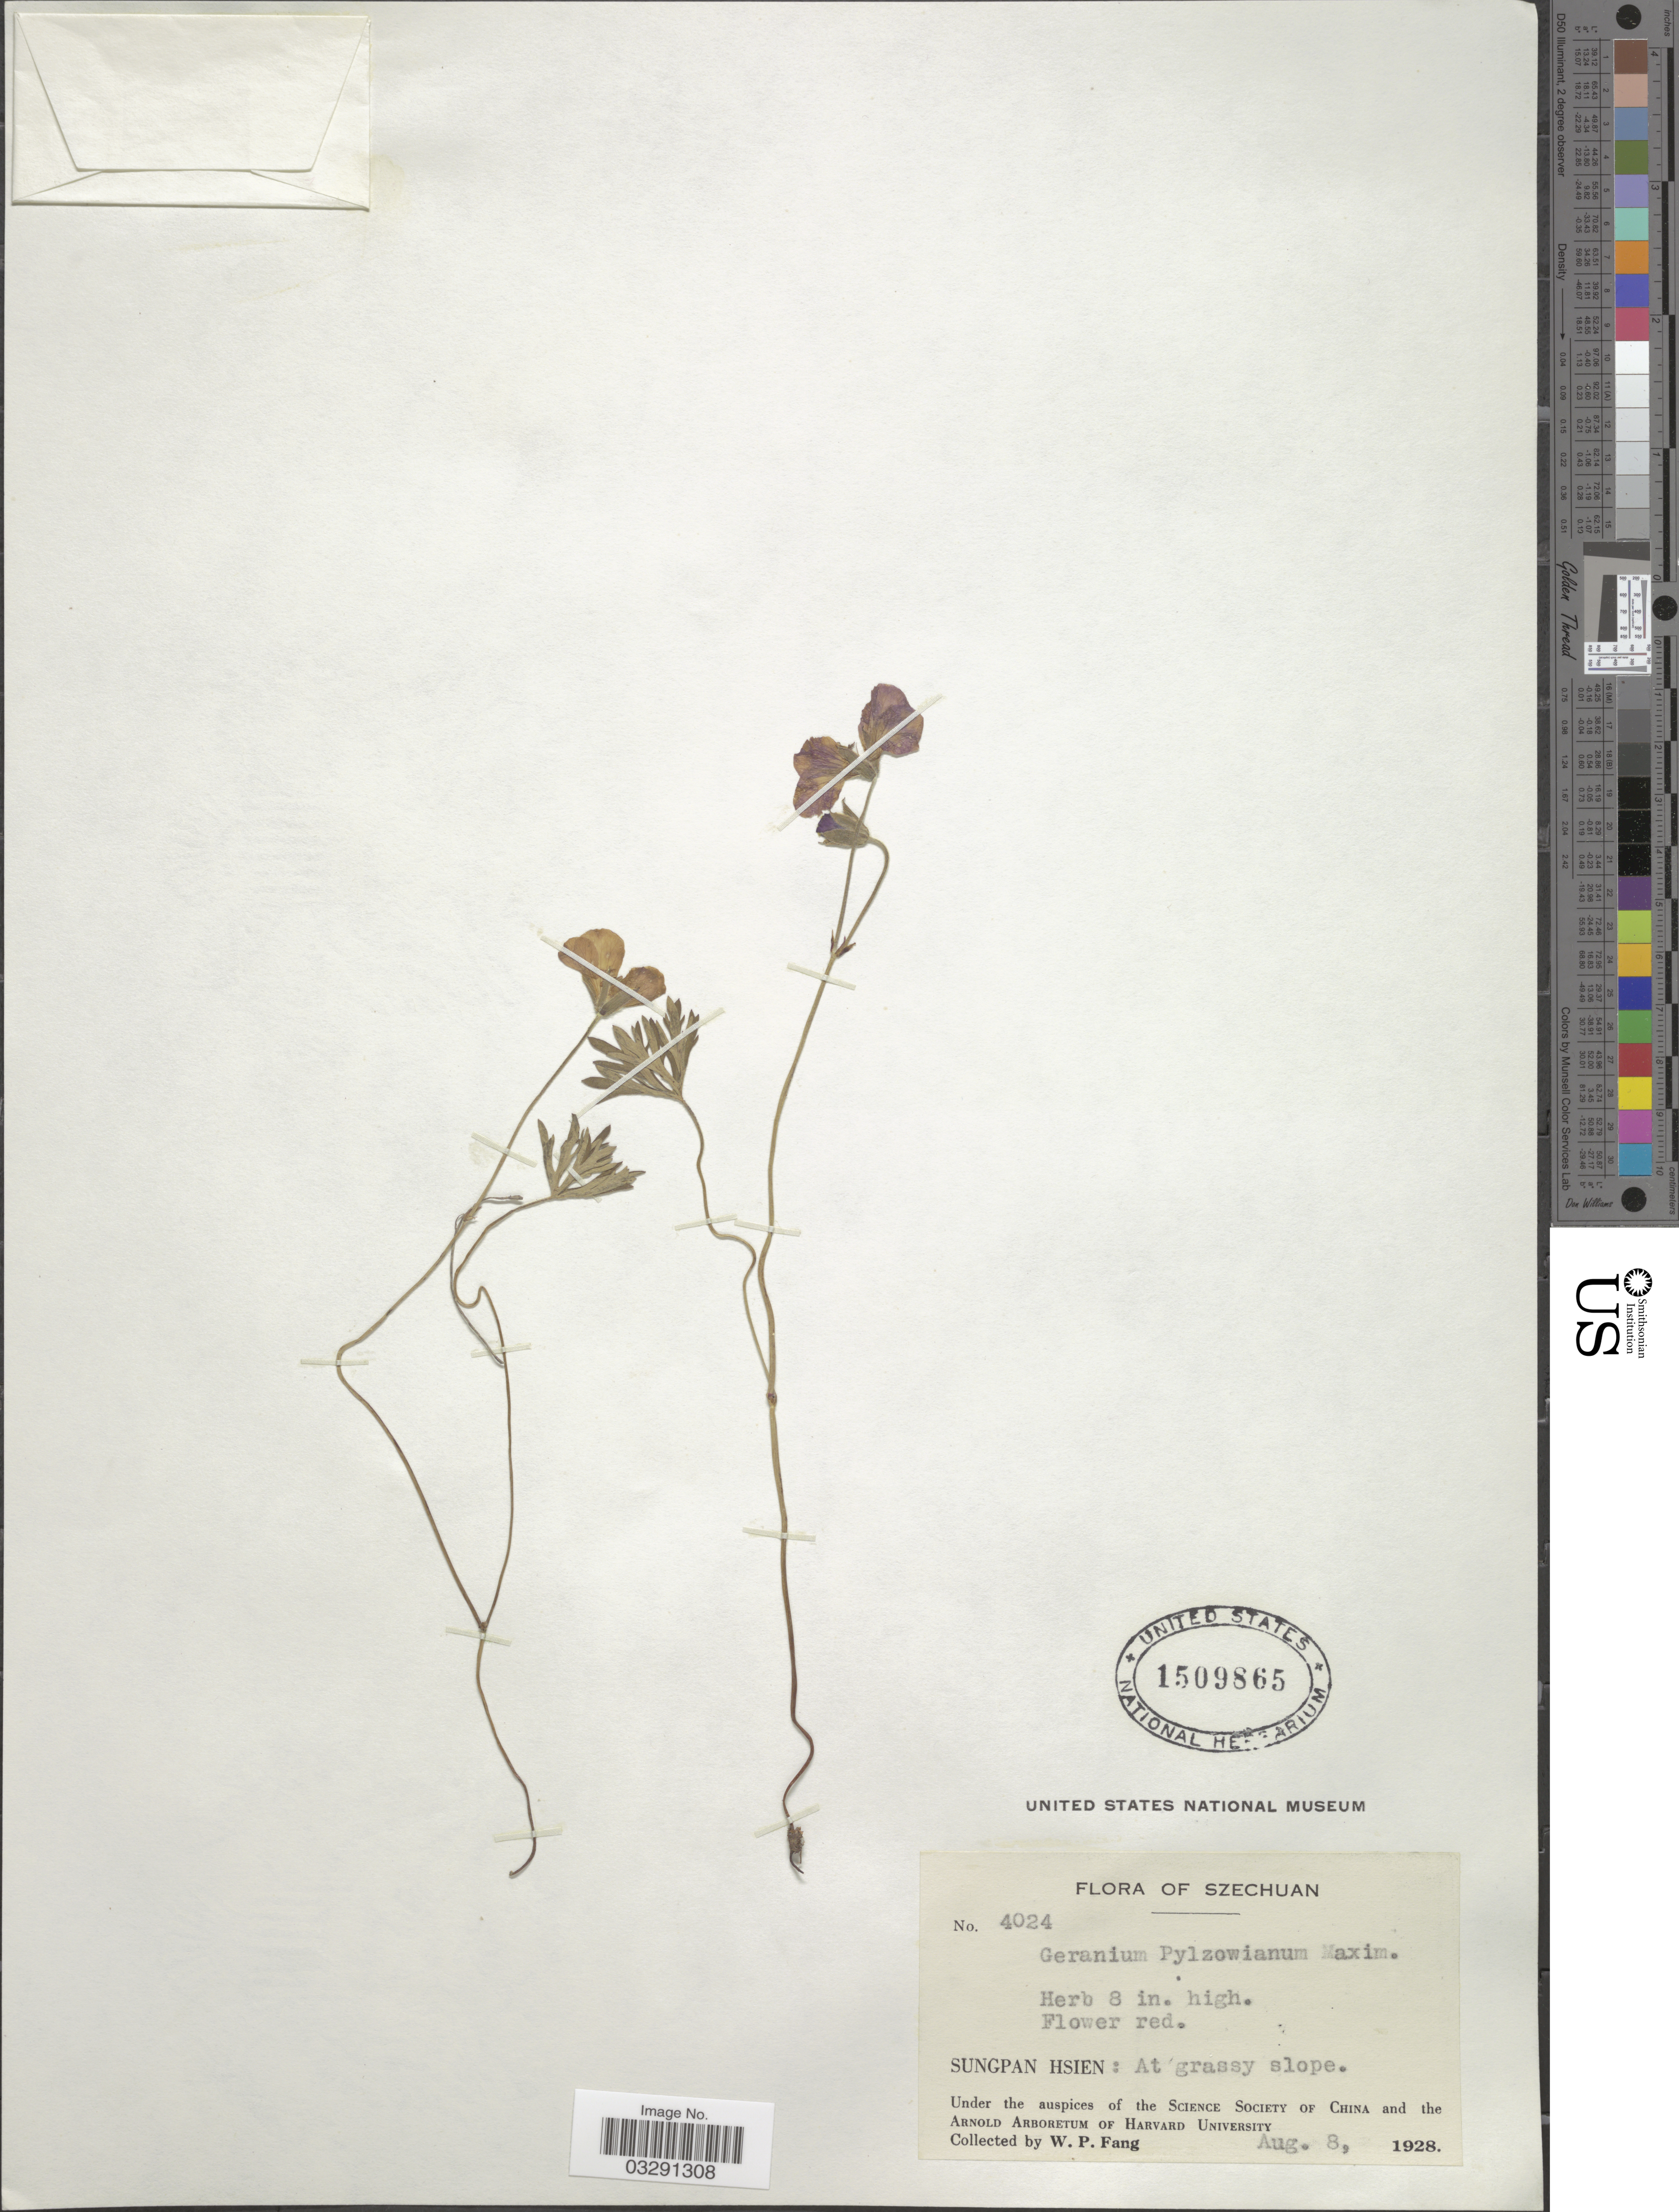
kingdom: Plantae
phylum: Tracheophyta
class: Magnoliopsida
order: Geraniales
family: Geraniaceae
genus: Geranium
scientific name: Geranium pylzowianum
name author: Maxim.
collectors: W. P. Fang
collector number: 4024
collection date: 1928-08-08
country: China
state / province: Sichuan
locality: Szechuan, Sungpan Hsien: At grassy slope.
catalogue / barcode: US 1509865